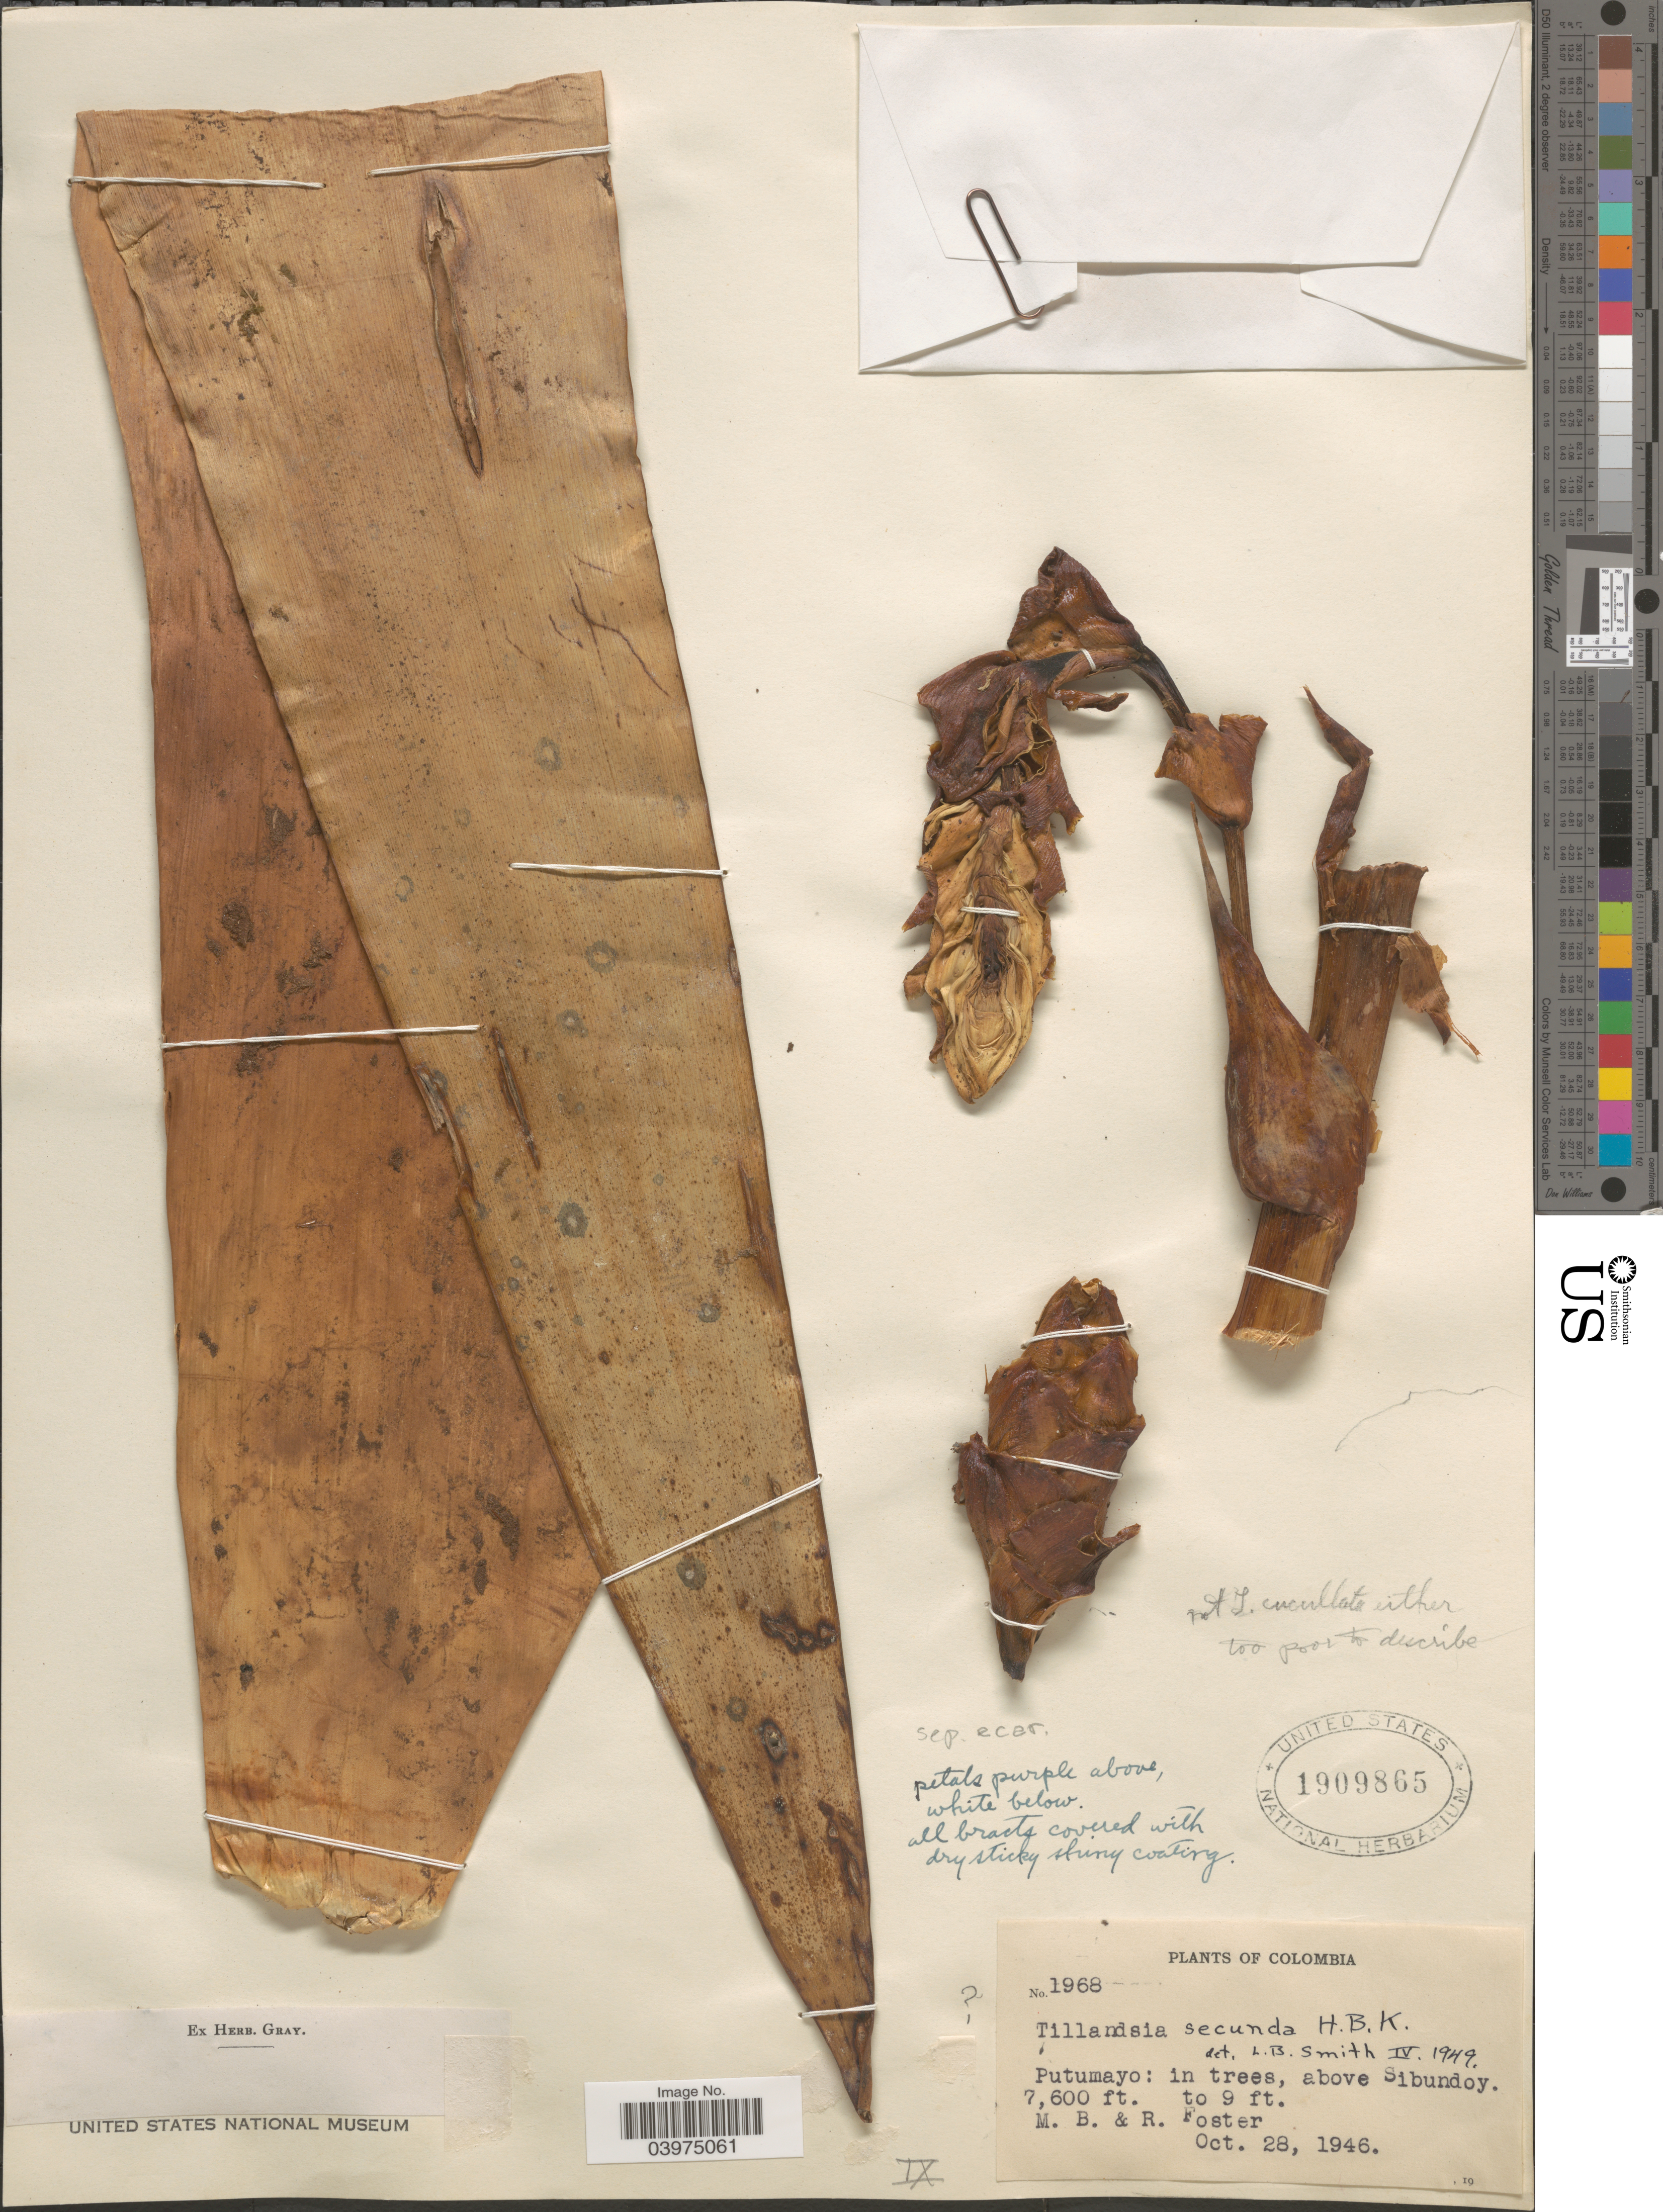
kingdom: Plantae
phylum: Tracheophyta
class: Liliopsida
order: Poales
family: Bromeliaceae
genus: Tillandsia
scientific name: Tillandsia sp.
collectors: M. B. Foster & R. Foster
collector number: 1968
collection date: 1946-10-28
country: Colombia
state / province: Putumayo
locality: In trees, above Sibundoy.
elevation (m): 2316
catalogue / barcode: US 1909865